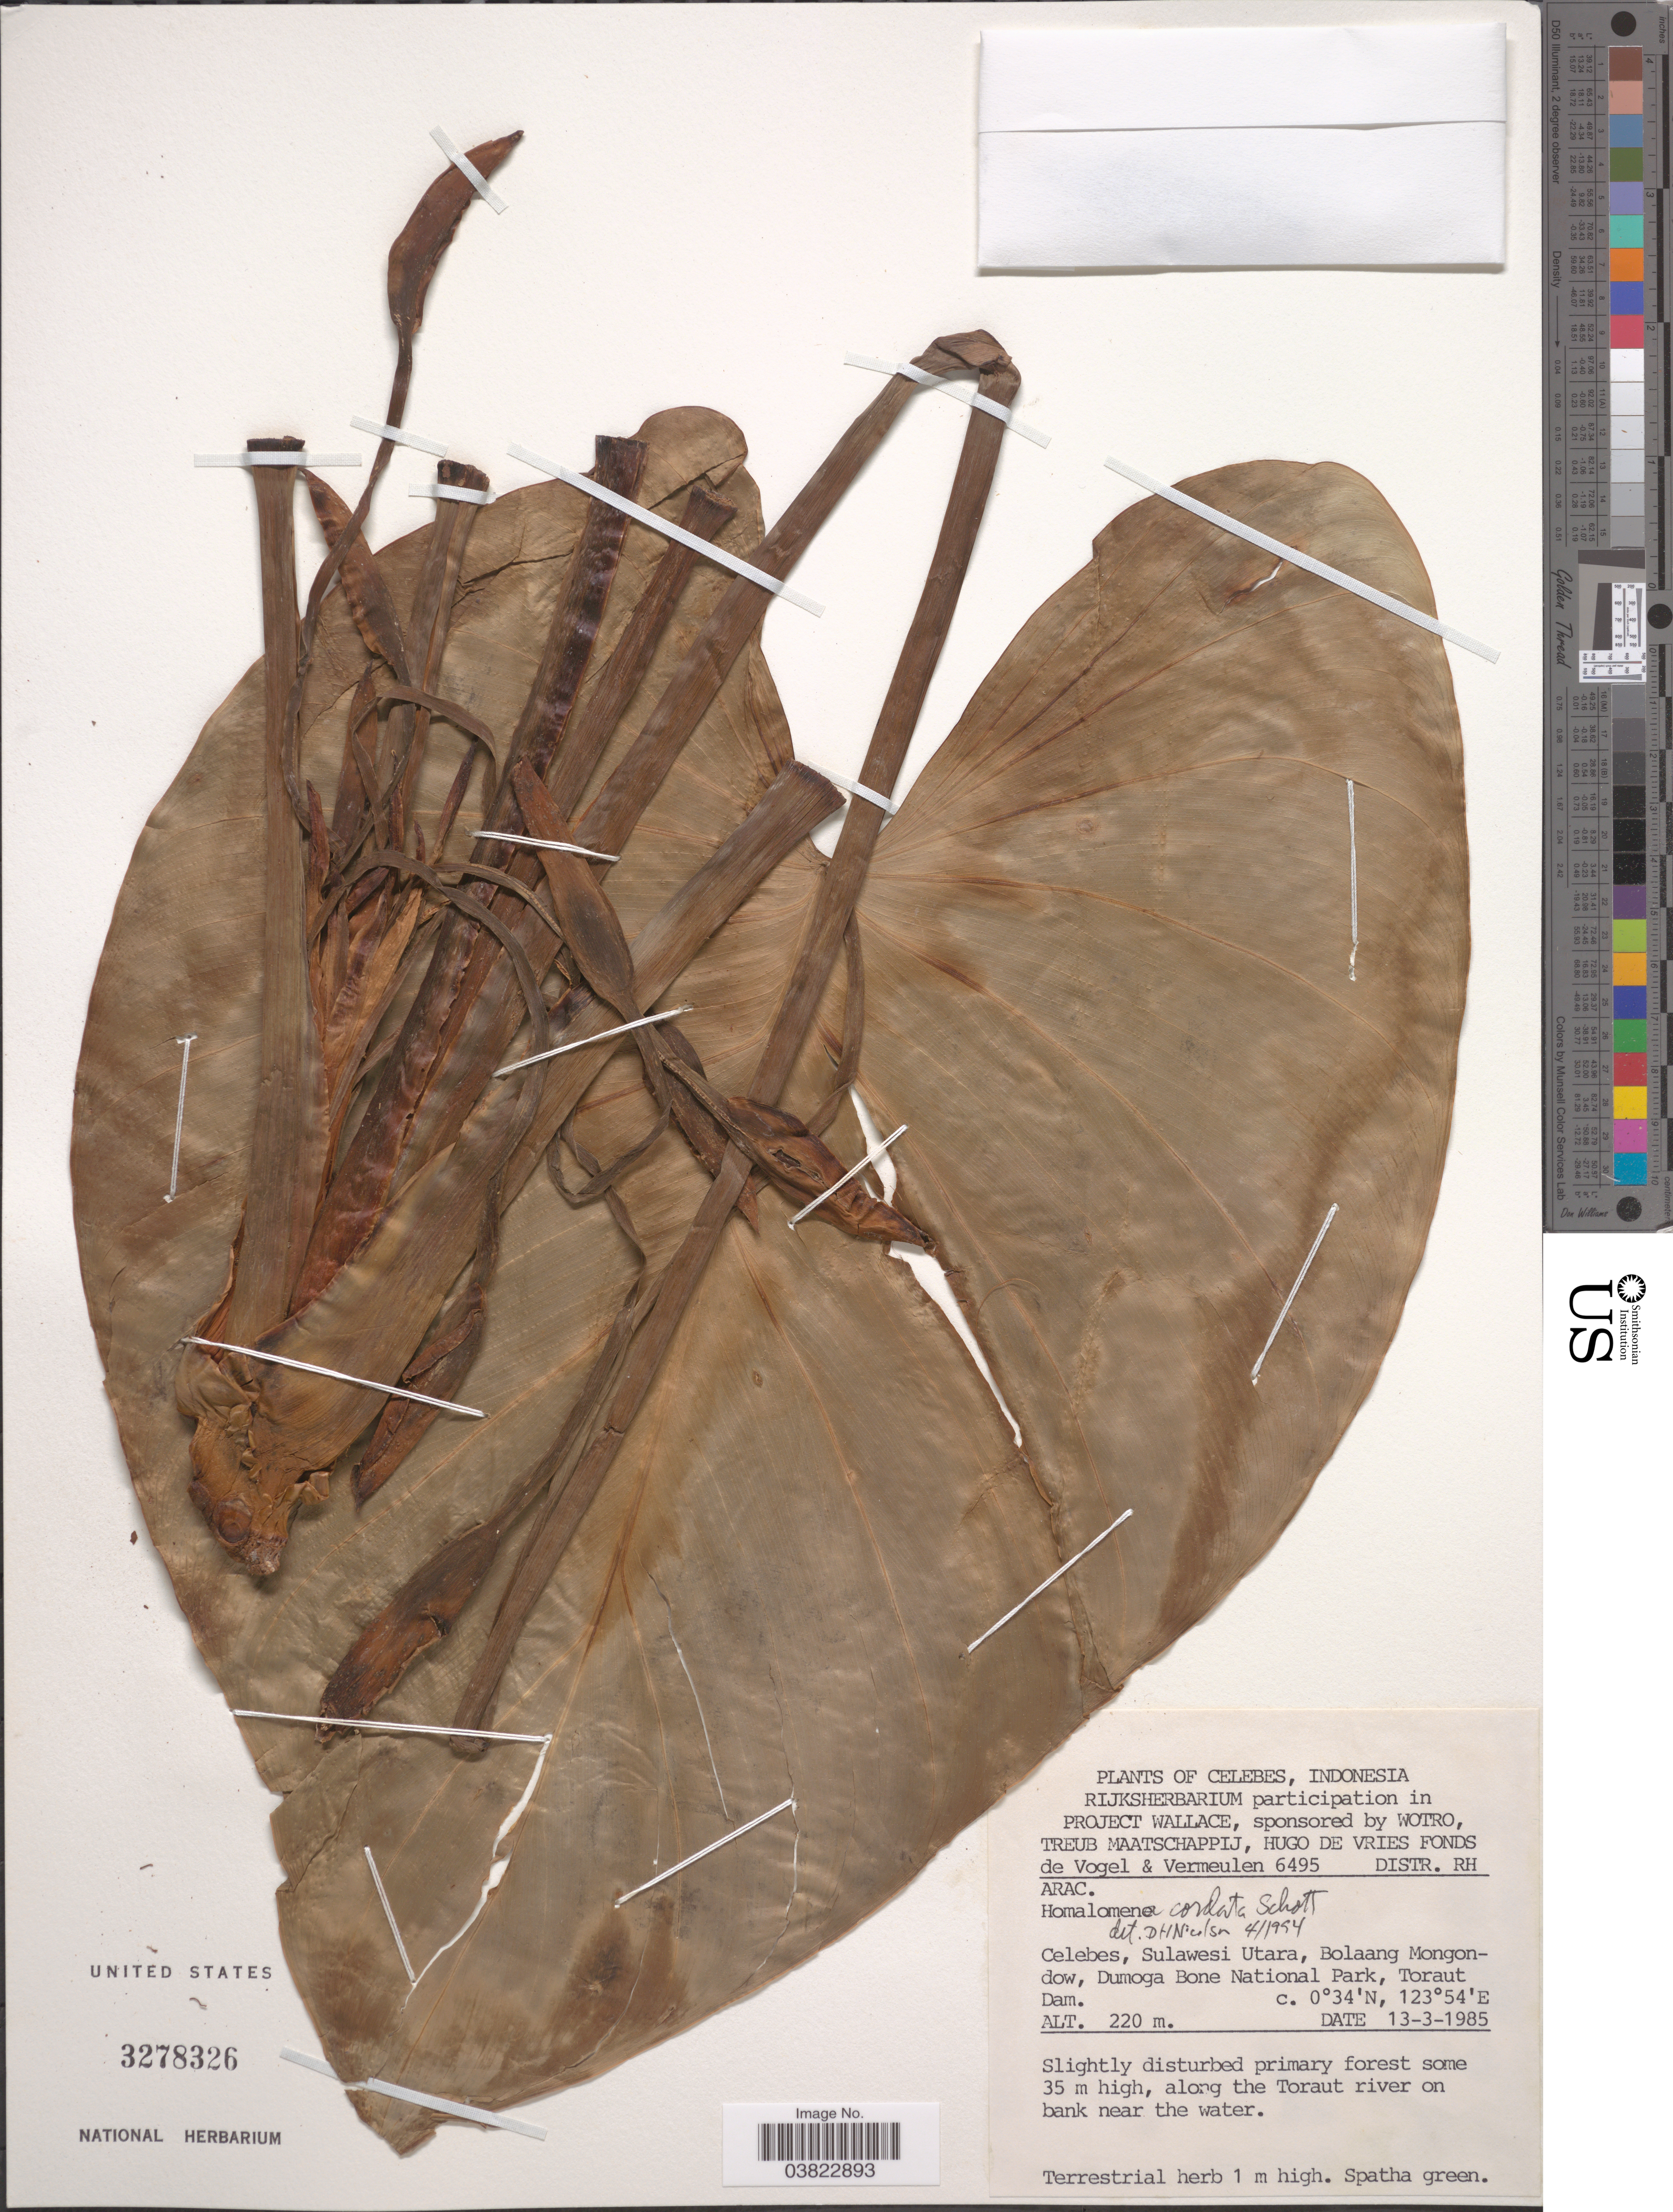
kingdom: Plantae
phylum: Tracheophyta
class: Liliopsida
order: Alismatales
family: Araceae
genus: Homalomena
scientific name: Homalomena cordata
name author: Schott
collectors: d. Vogel & Vermeulen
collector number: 6495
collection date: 1985-03-13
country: Indonesia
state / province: Sulawesi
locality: Celebes, Distr. RH. Sulawesi Utara, Bolaang Mongondow, Dumoga Bone National Park, Toraut Dam. Along the Toraut river on bank near the water.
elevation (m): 220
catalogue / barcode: US 3278326